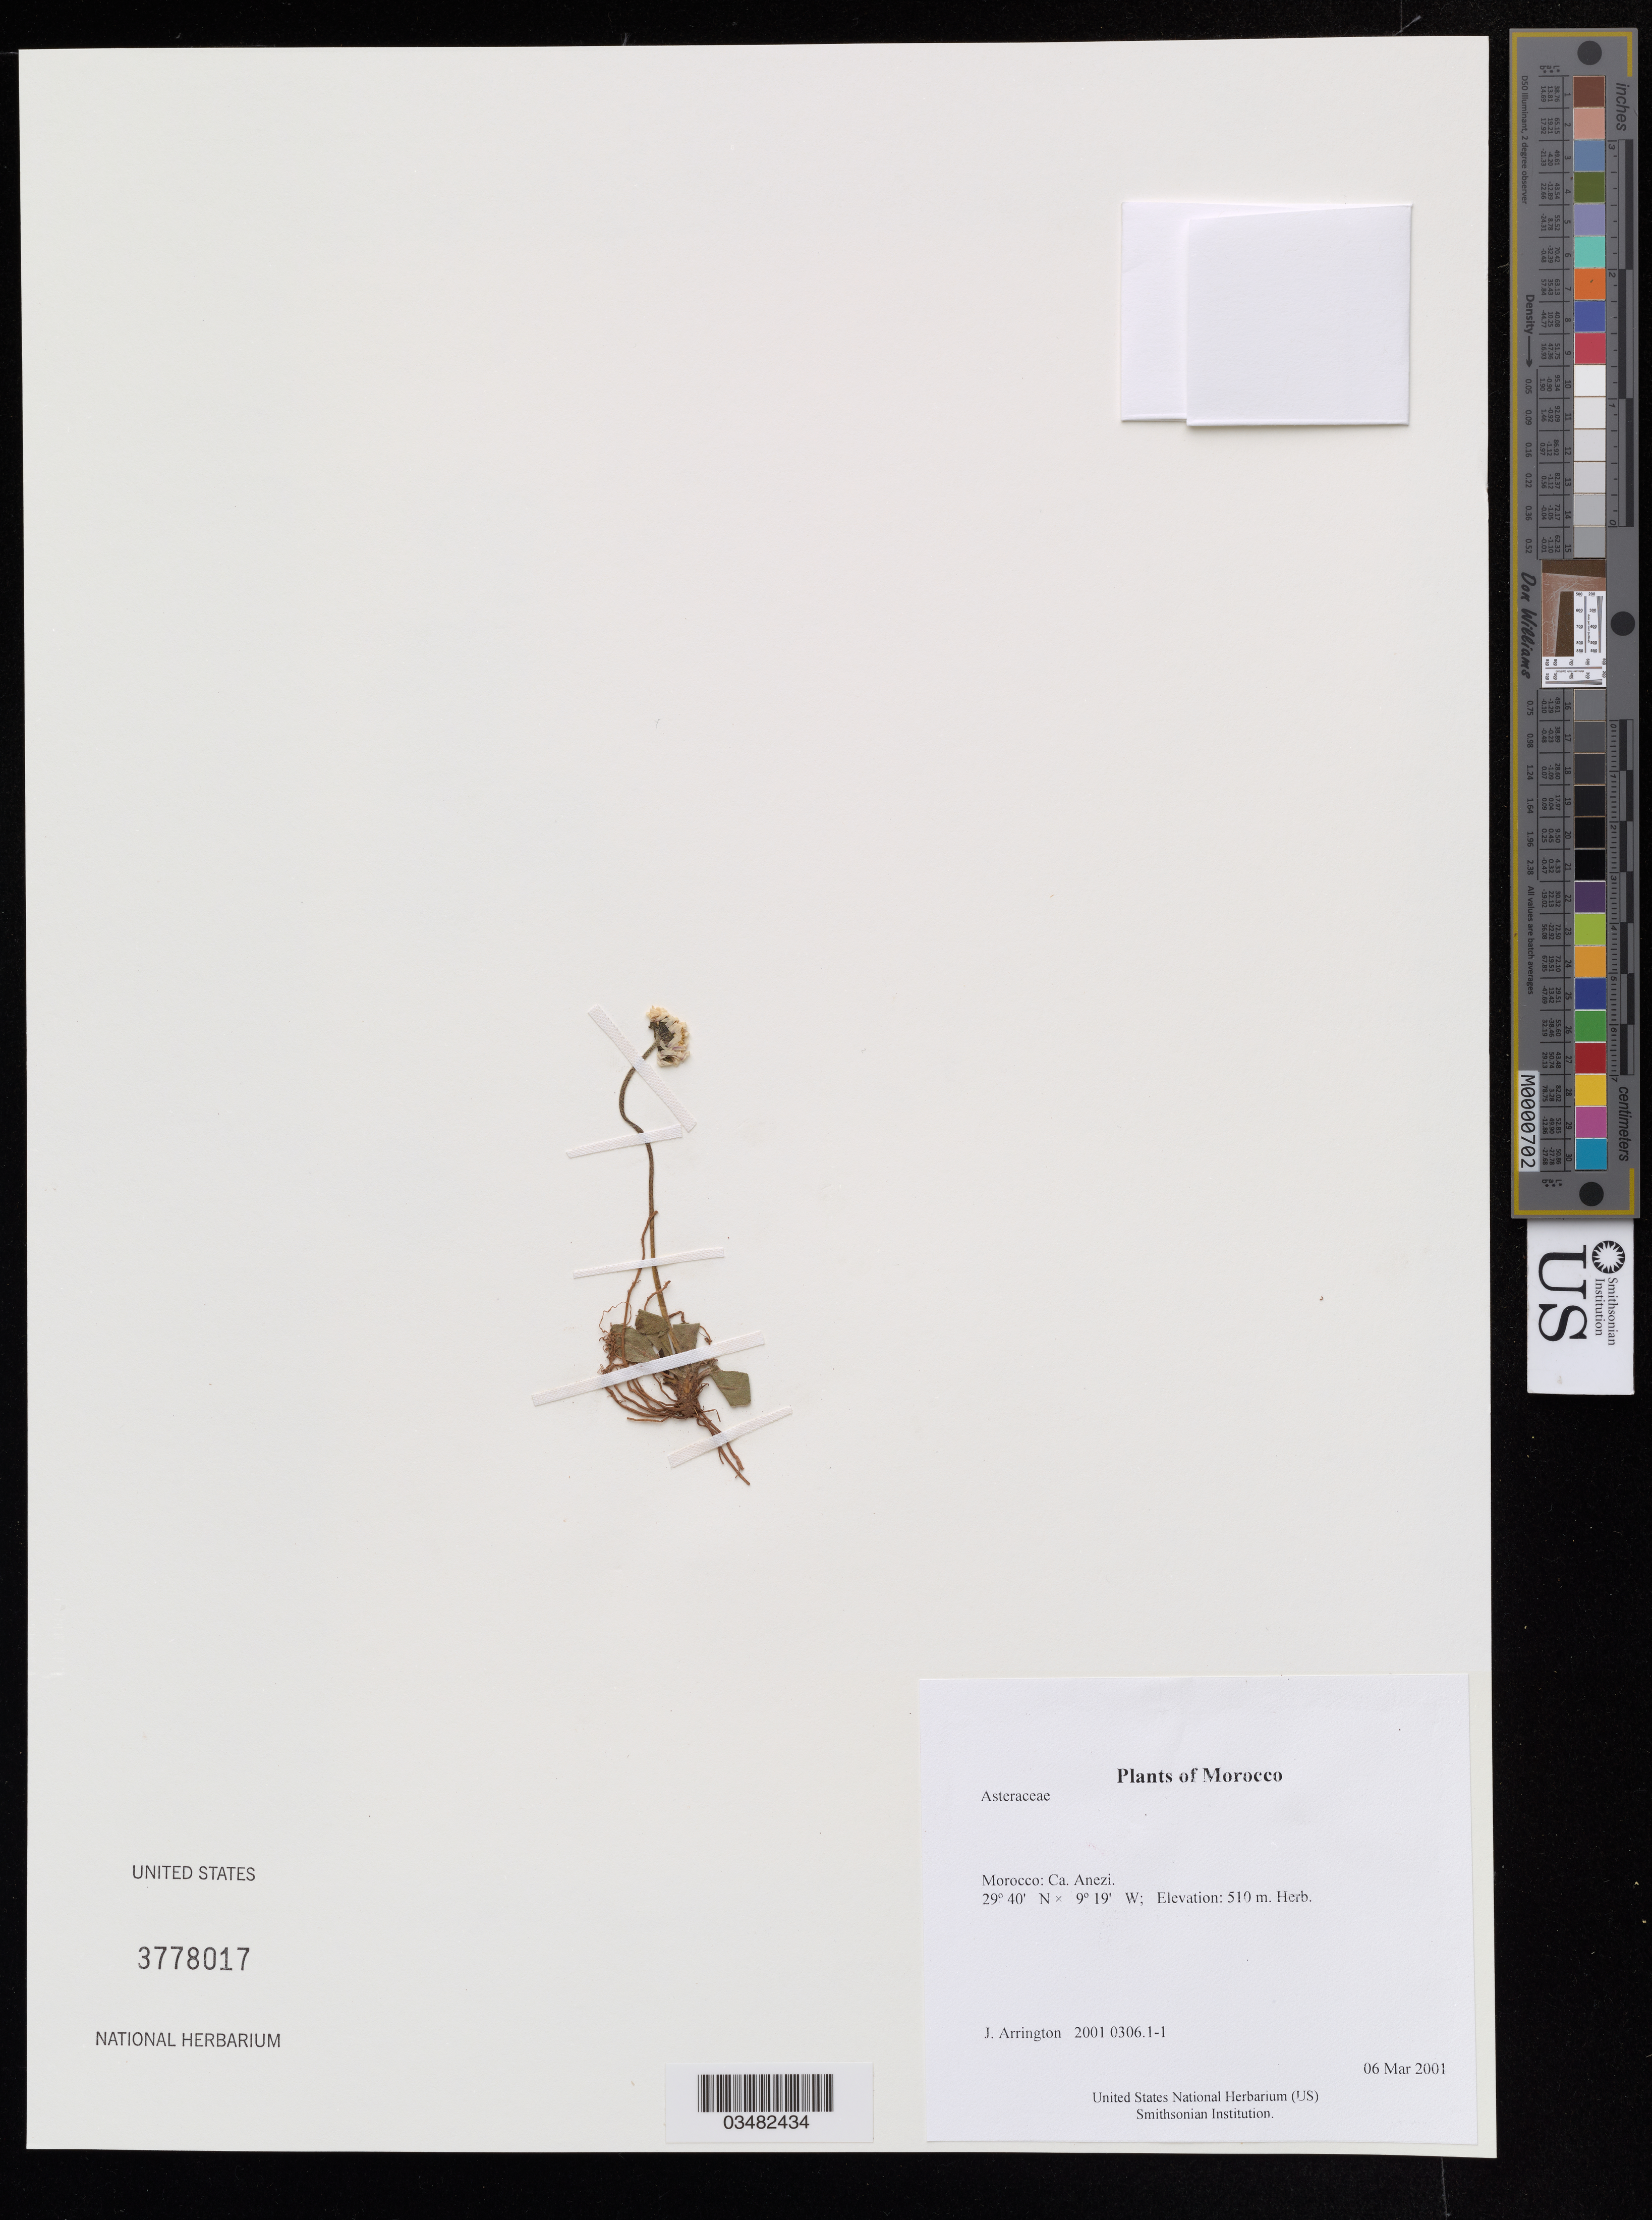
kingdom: Plantae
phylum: Tracheophyta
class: Magnoliopsida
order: Asterales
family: Asteraceae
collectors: J. Arrington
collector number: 2001 0306.1-1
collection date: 2001-03-06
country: Morocco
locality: Ca. Anezi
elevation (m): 510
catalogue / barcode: US 3778017